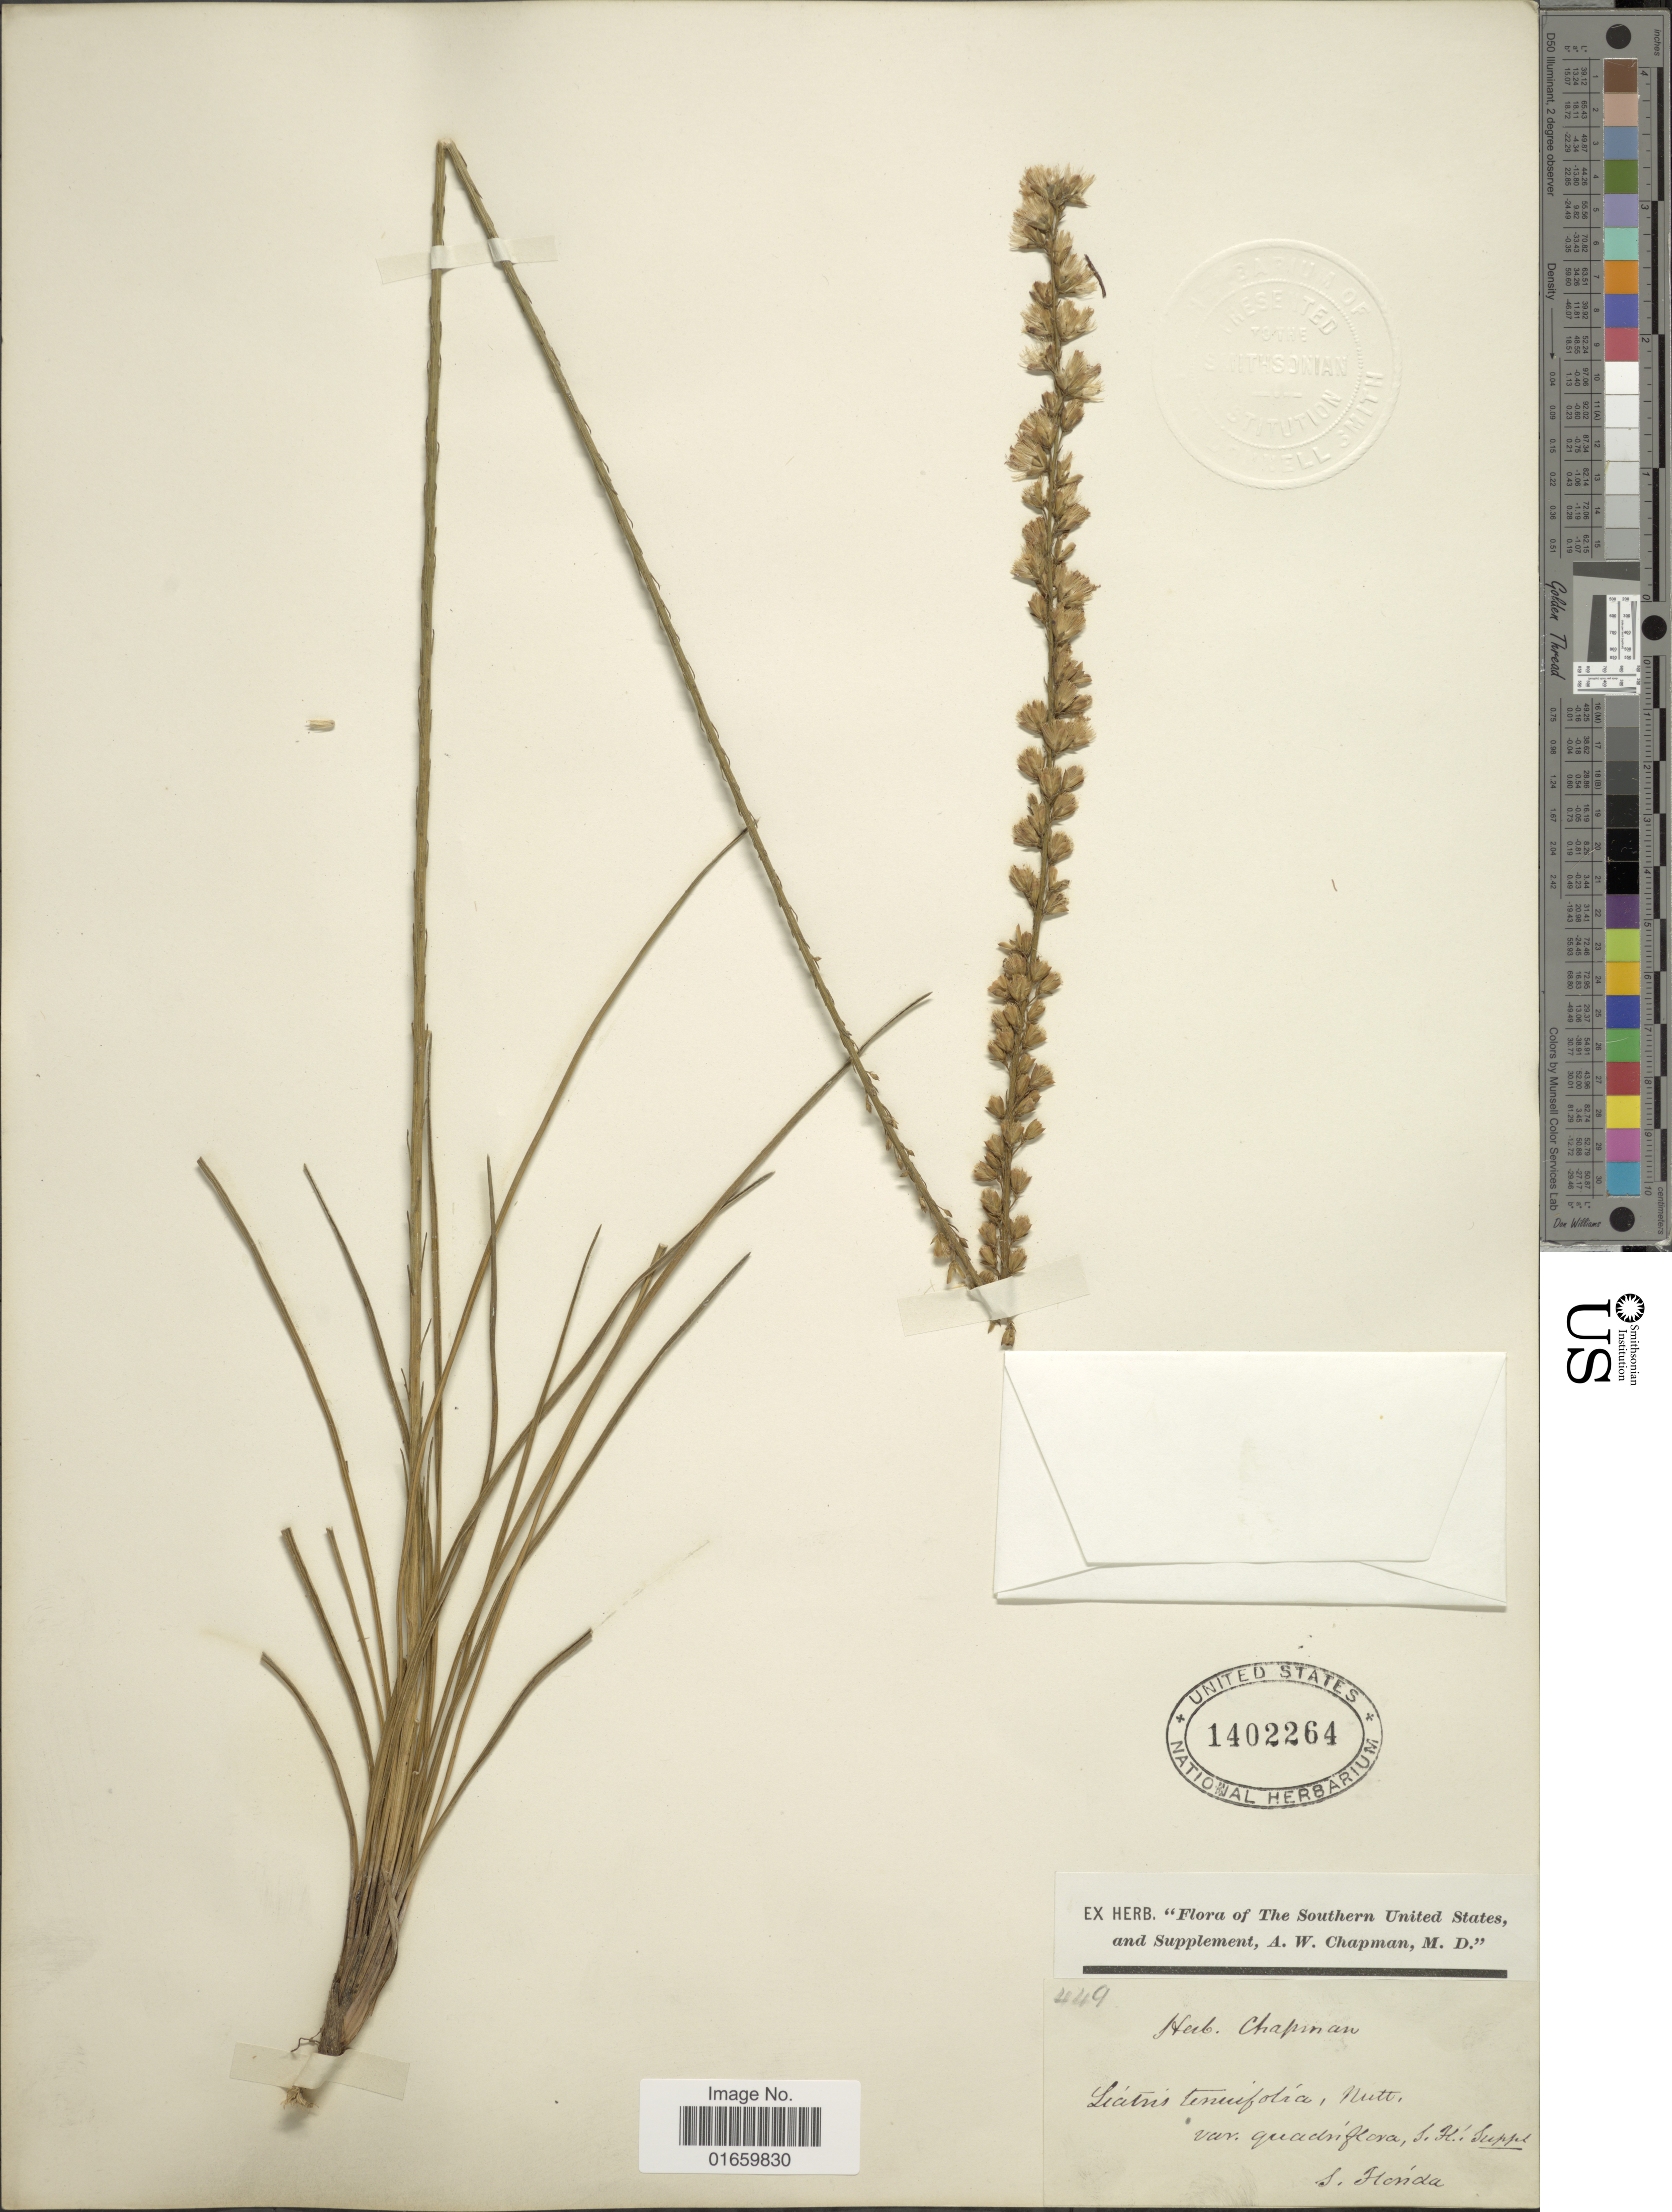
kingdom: Plantae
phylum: Tracheophyta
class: Magnoliopsida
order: Asterales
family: Asteraceae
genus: Liatris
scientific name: Liatris tenuifolia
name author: Nutt.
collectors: ex herb. Chapman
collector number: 449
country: United States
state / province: Florida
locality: S. Florida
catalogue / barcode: US 1402264